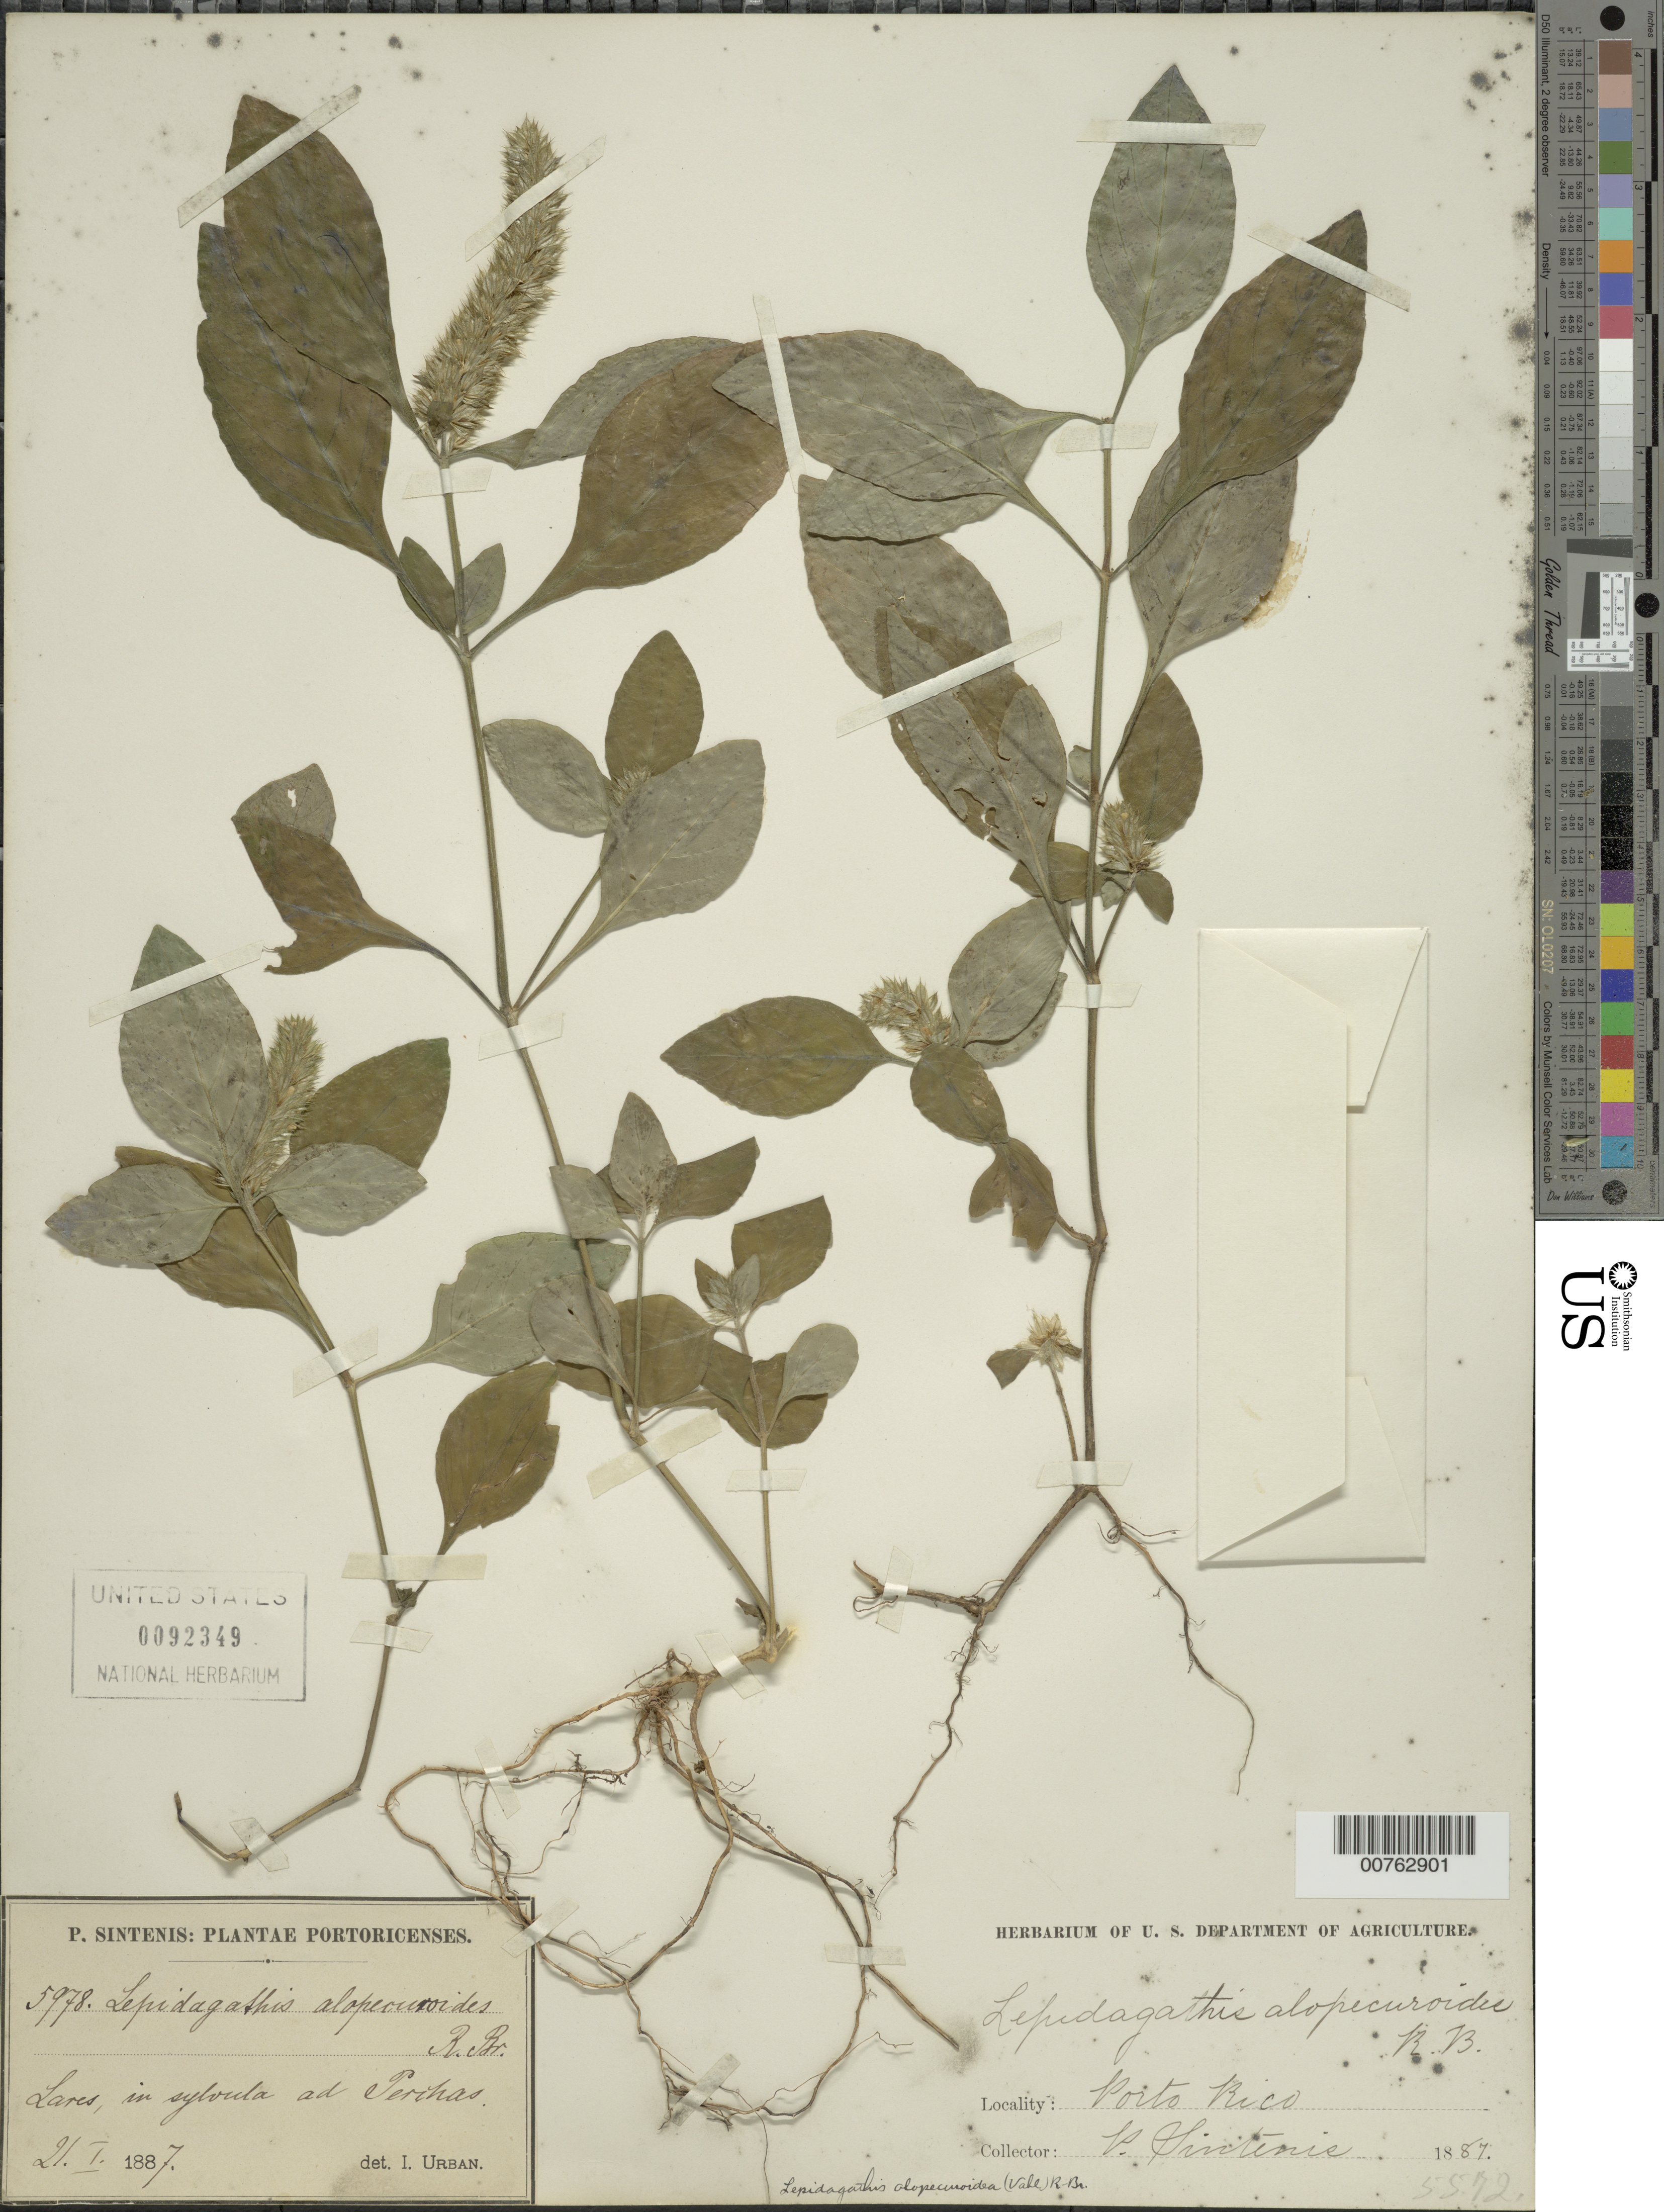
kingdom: Plantae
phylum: Tracheophyta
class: Magnoliopsida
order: Lamiales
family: Acanthaceae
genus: Teliostachya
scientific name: Teliostachya alopecuroidea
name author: (Vahl) Nees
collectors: P. Sintenis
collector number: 5978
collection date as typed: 21 Jan 1887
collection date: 1887-01-21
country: Puerto Rico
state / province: Lares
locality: Lares, in sylvula ad Terihas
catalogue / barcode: US 92349